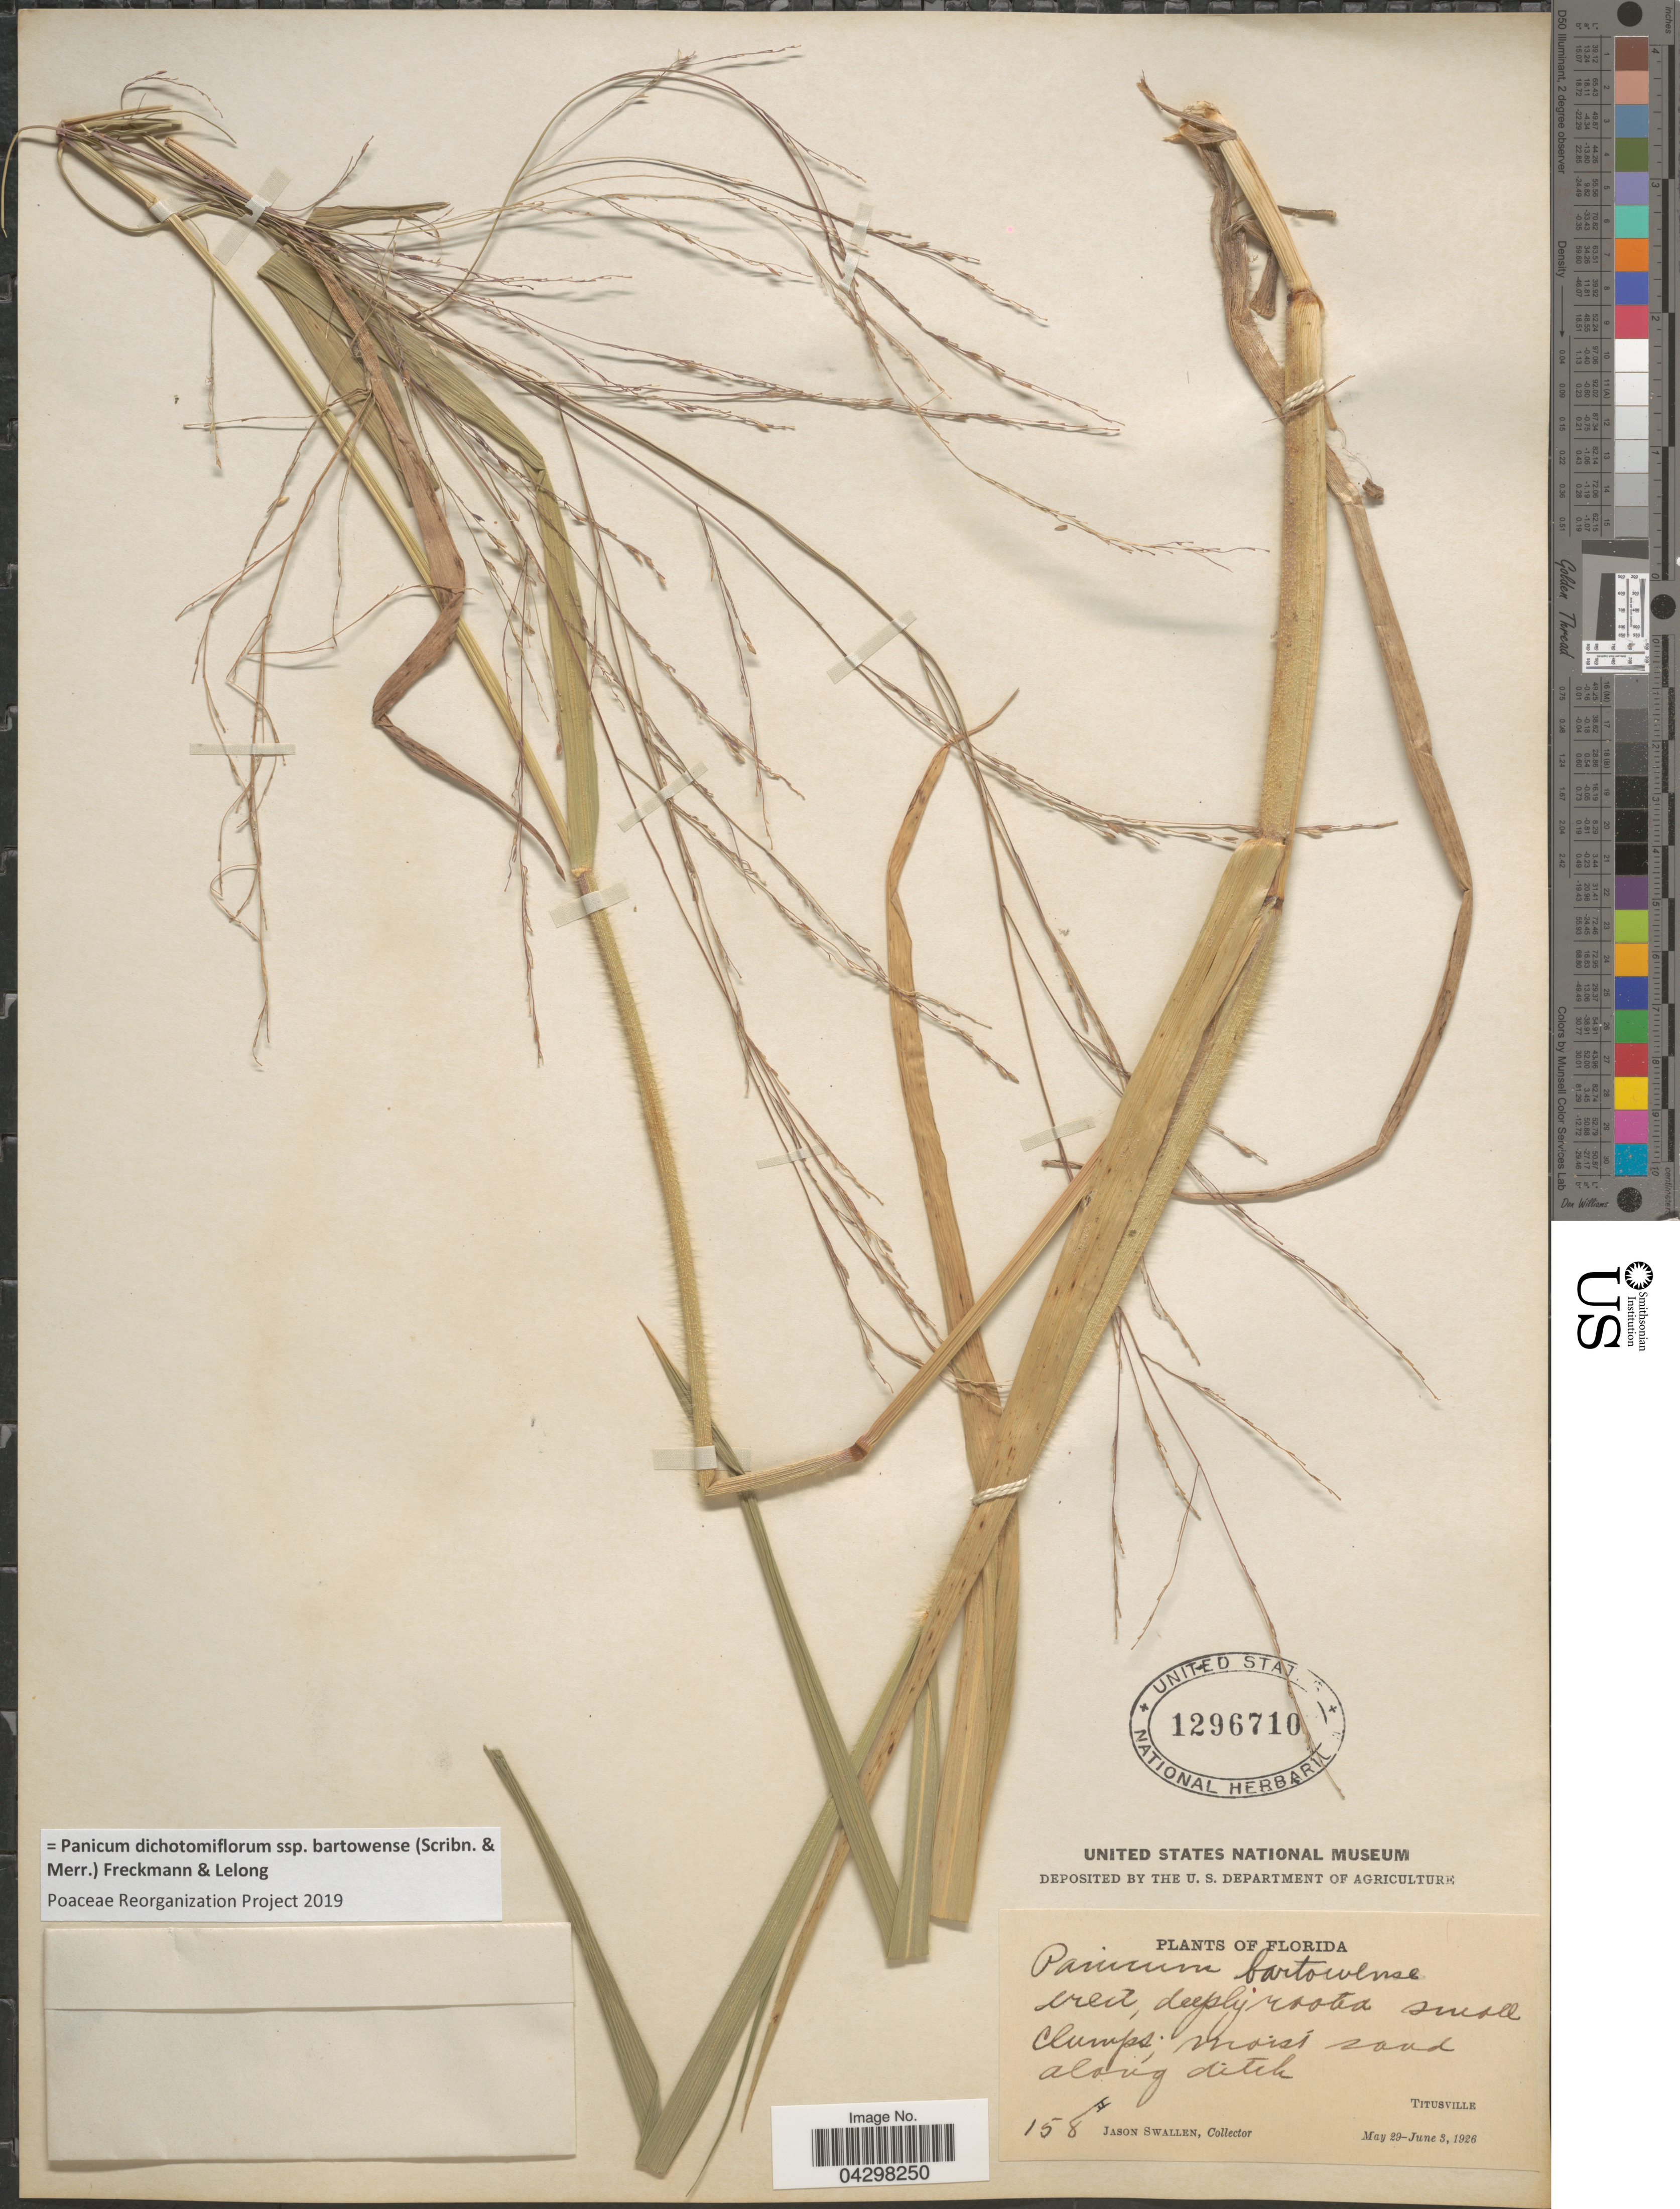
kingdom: Plantae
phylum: Tracheophyta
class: Liliopsida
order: Poales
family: Poaceae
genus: Panicum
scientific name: Panicum dichotomiflorum subsp. bartowense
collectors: J. R. Swallen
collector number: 158II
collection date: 1926-05-29/1926-06-03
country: United States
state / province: Florida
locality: Along ditch. Titusville.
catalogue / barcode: US 1296710